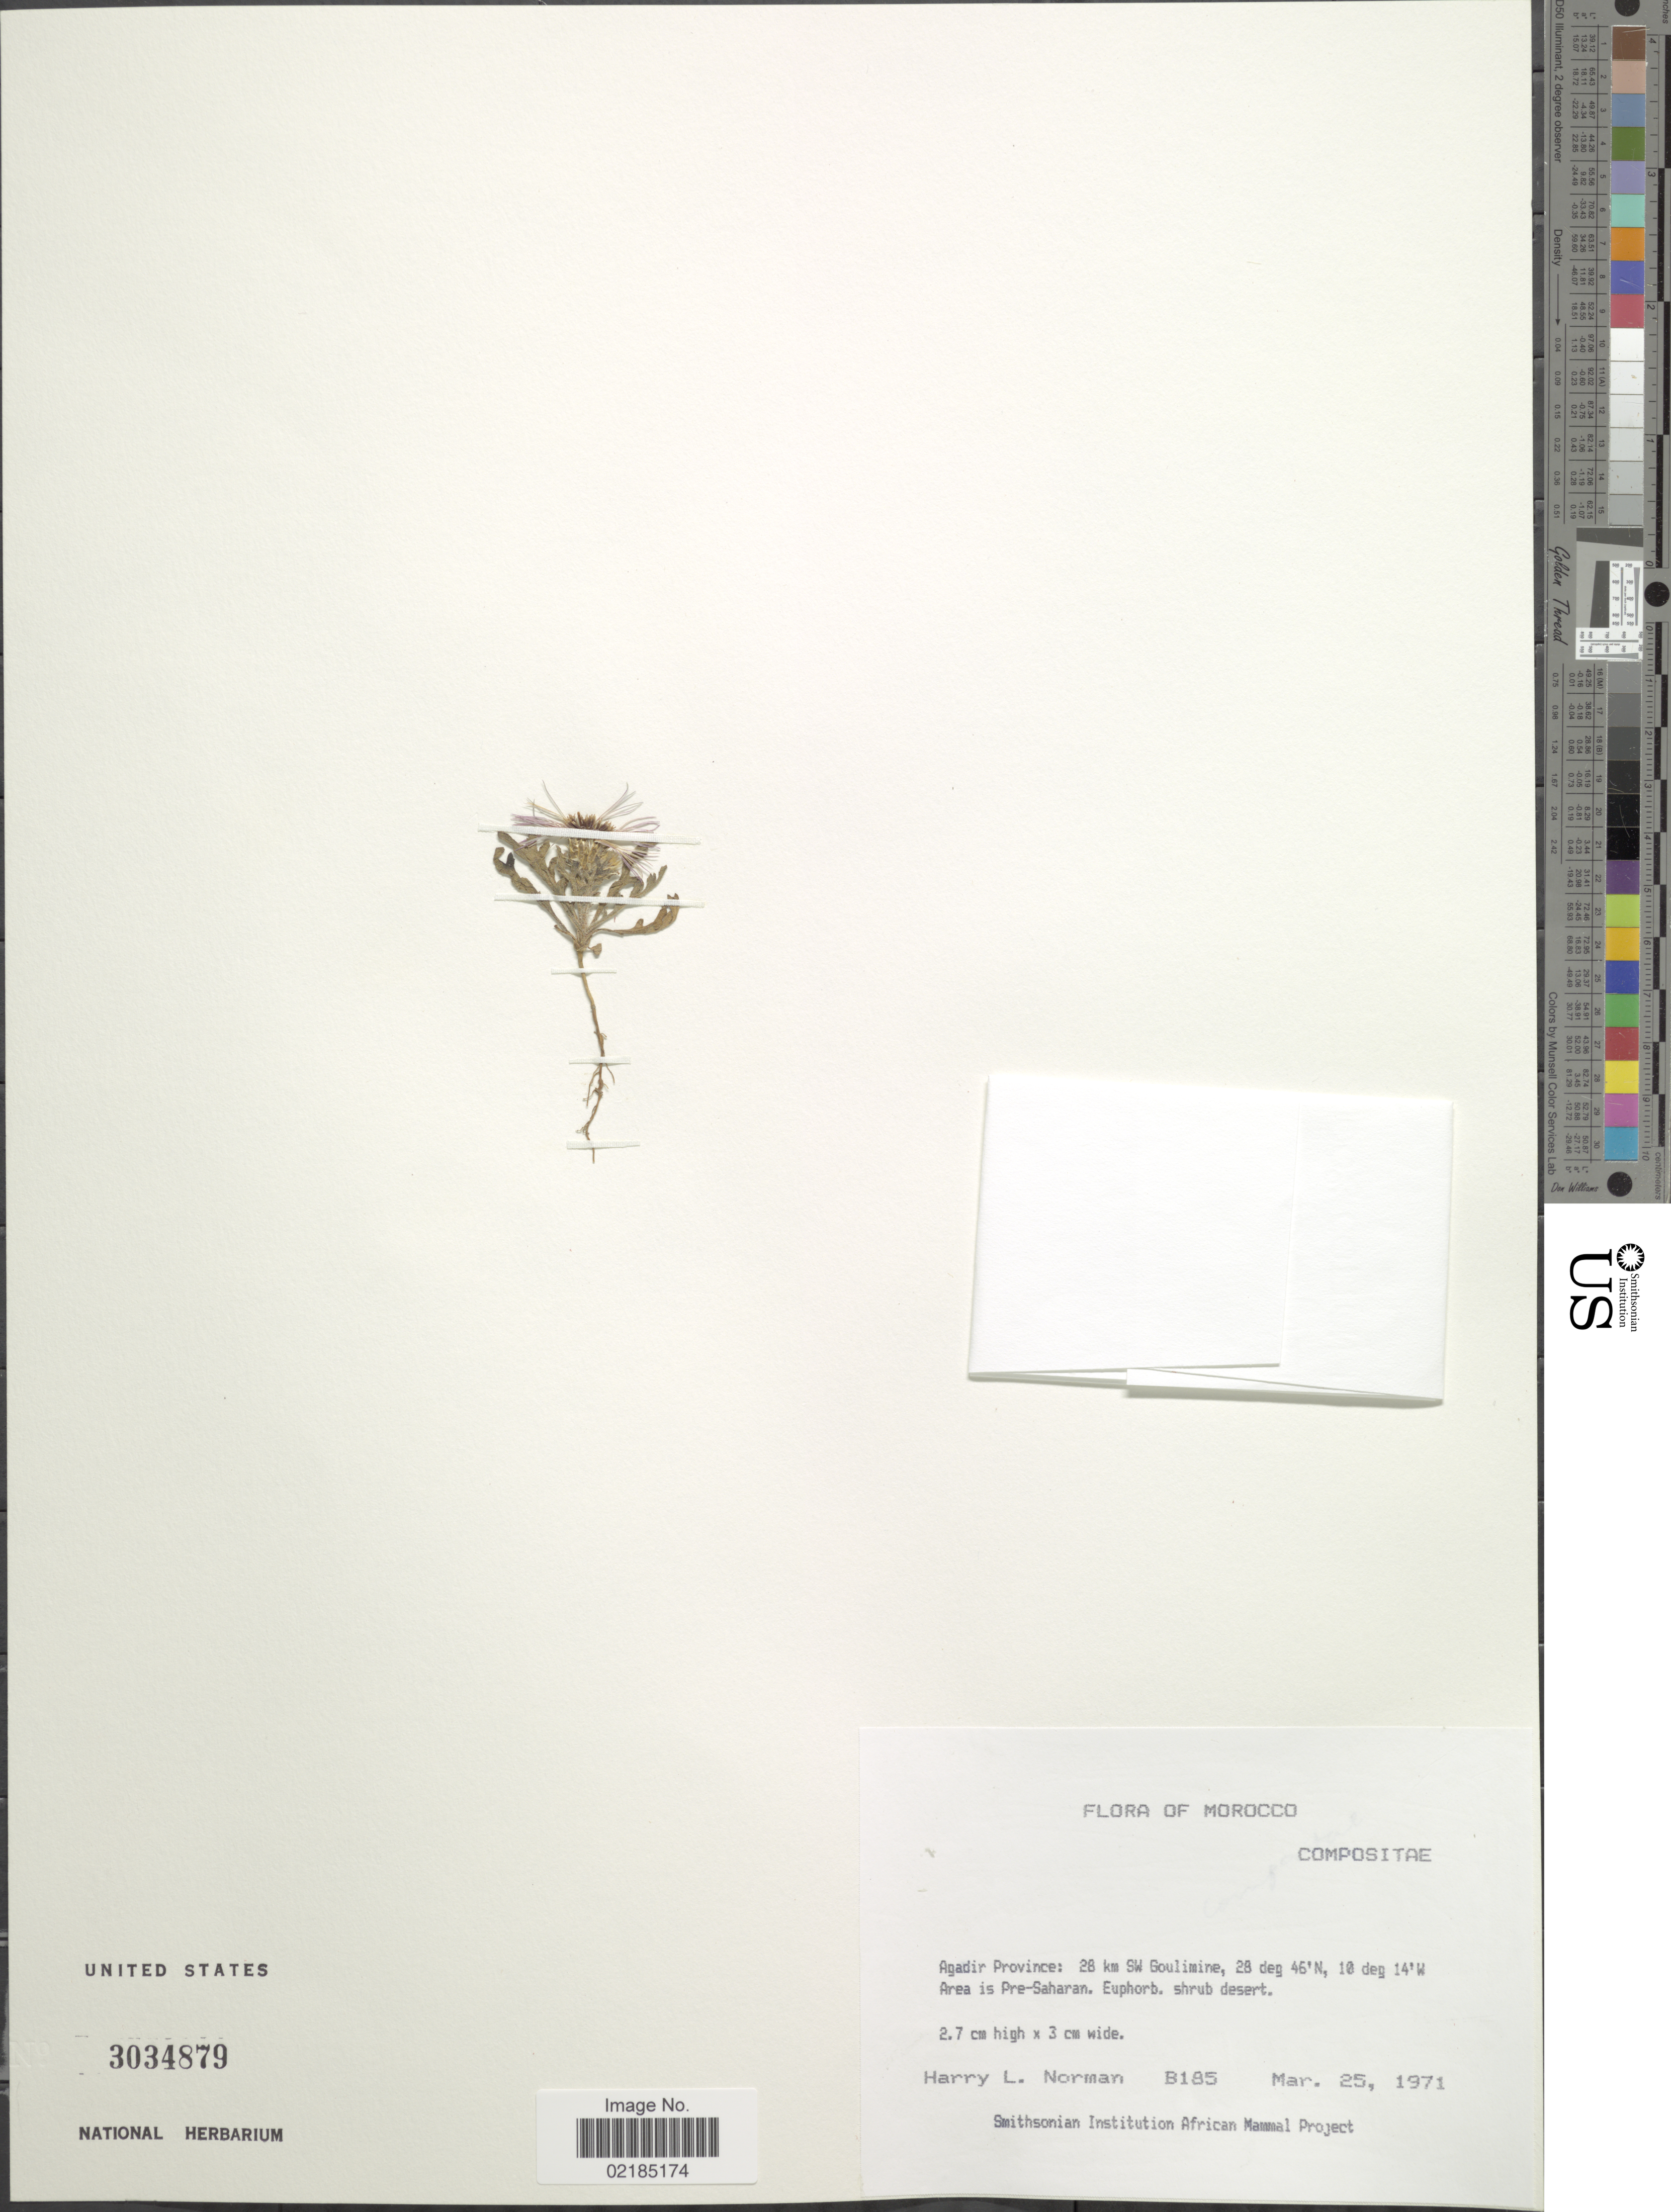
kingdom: Plantae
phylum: Tracheophyta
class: Magnoliopsida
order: Asterales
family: Asteraceae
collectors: Norman, H.L.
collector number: B185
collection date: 1971-03-25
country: Morocco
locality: Agadir Province: 28 km SW Goulimine. Area is Pre-Saharan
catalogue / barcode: US 3034879